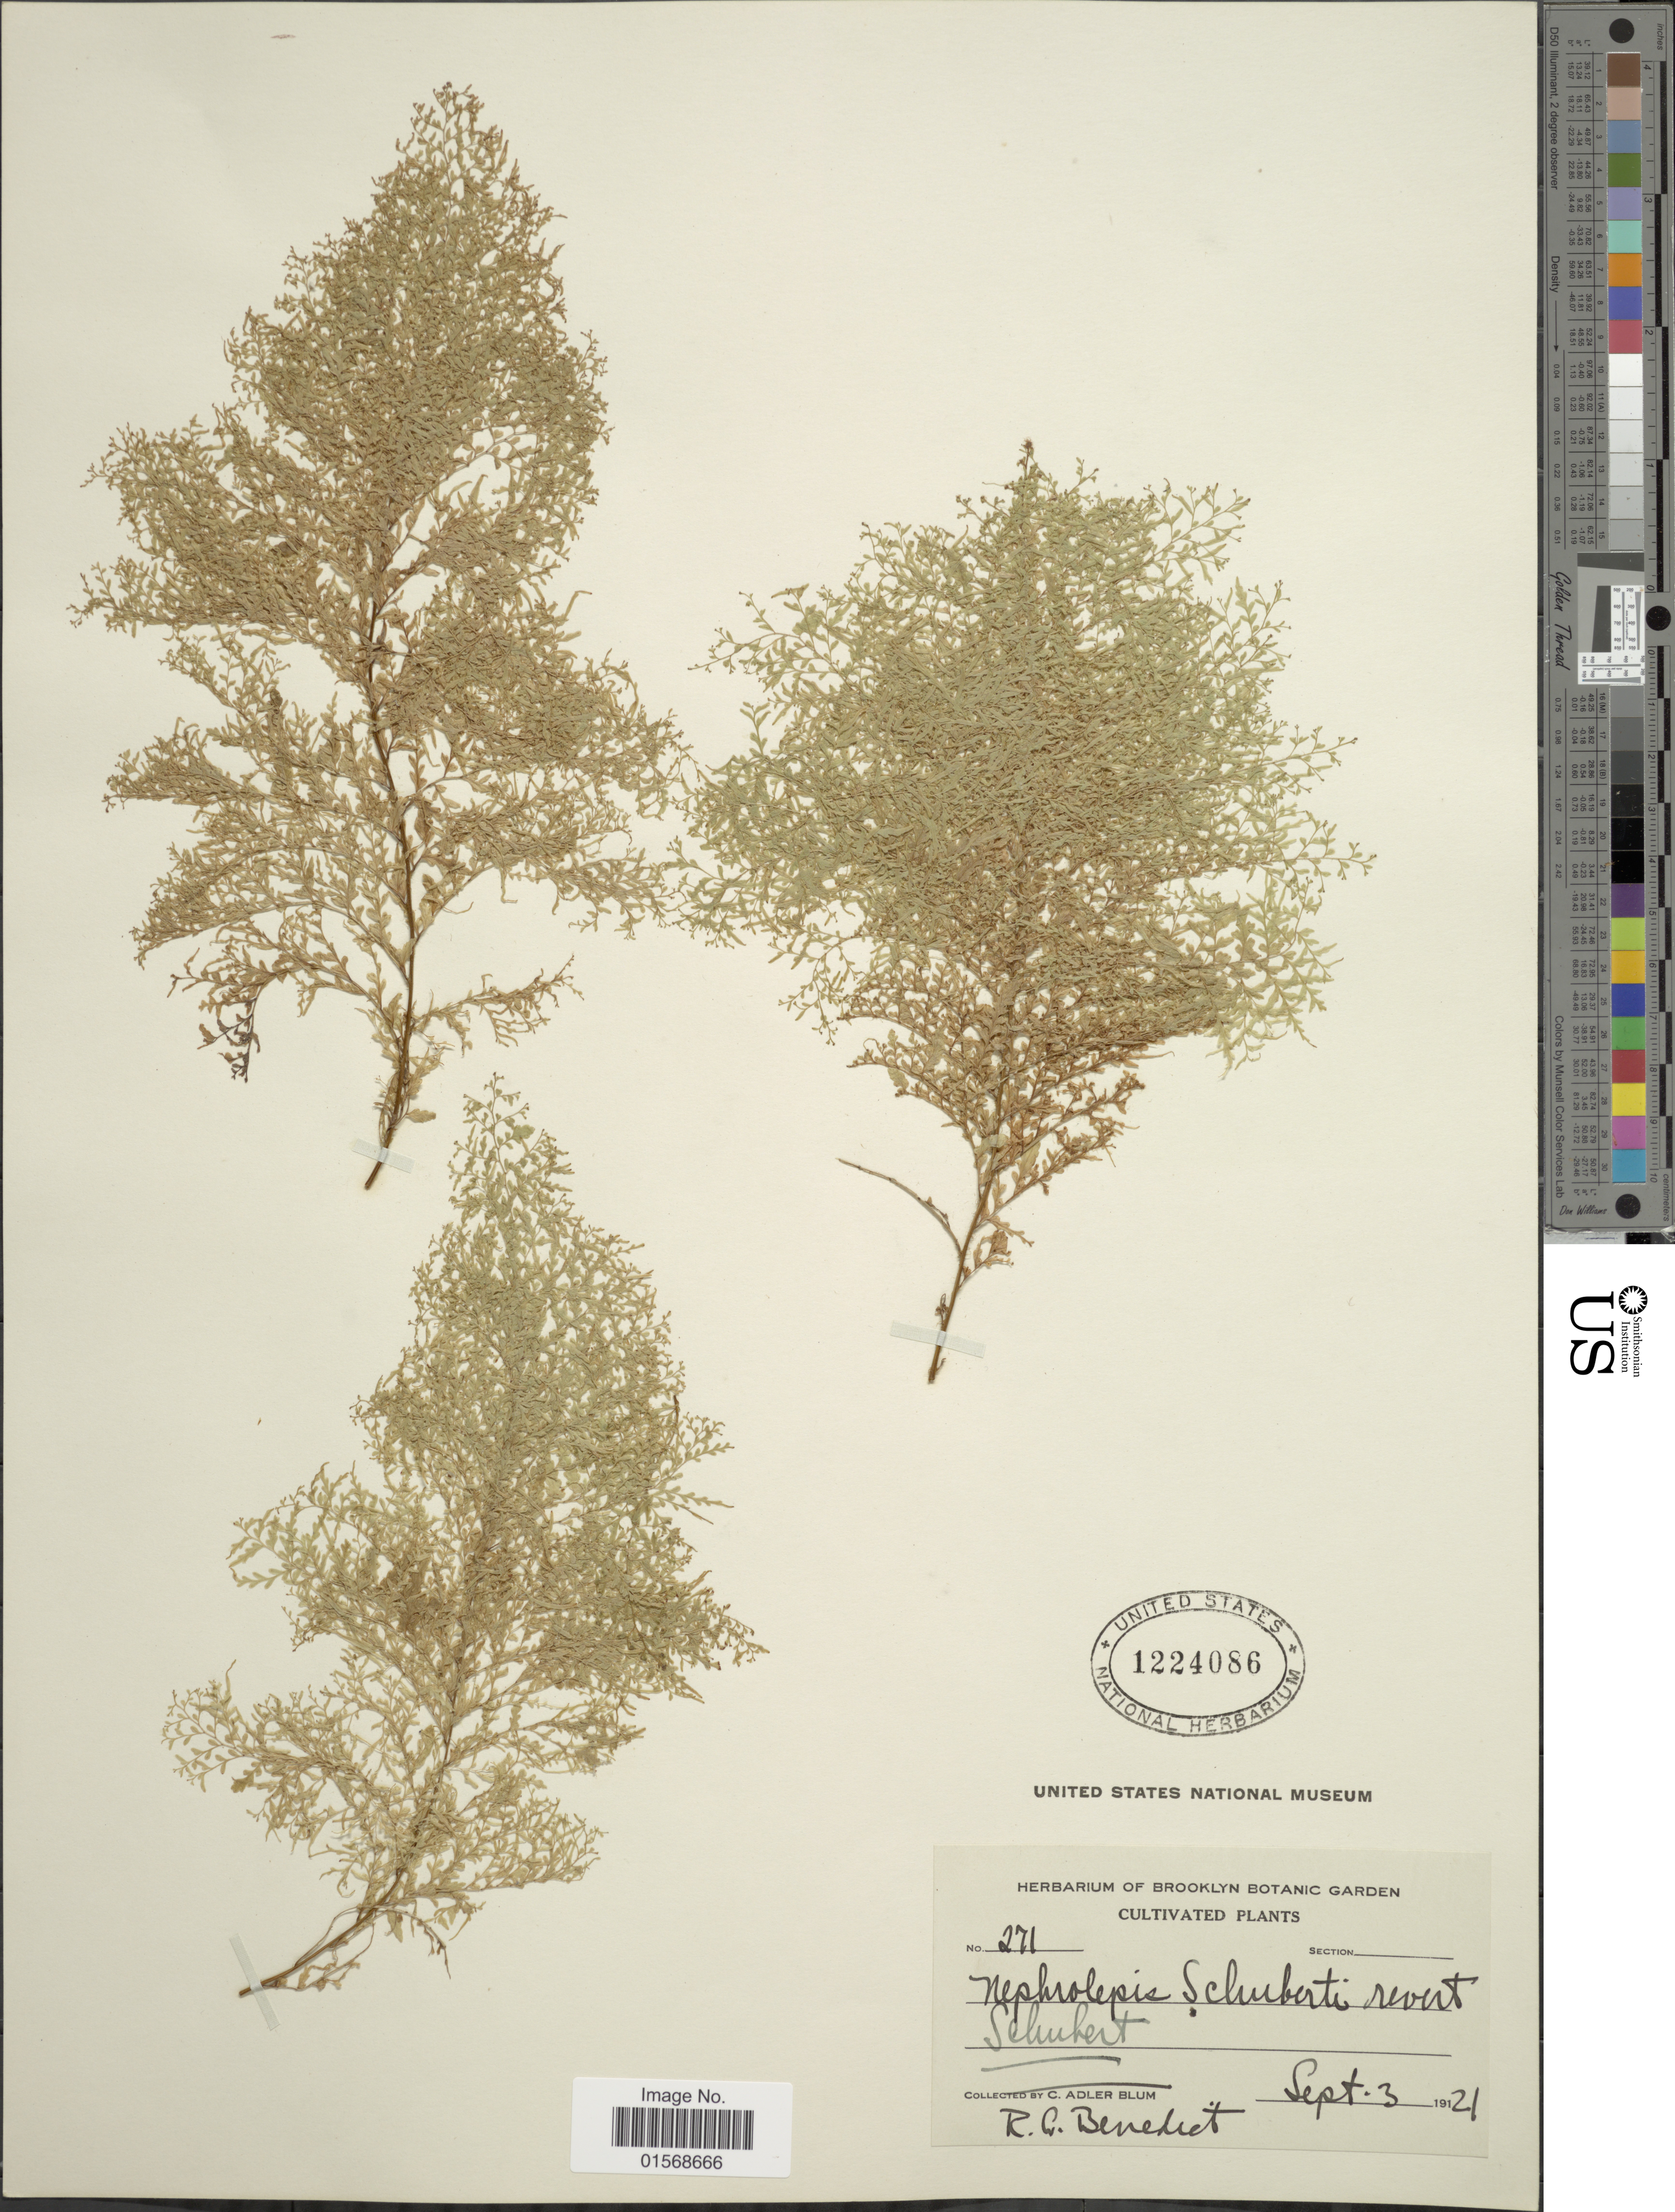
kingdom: Plantae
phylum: Tracheophyta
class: Polypodiopsida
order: Polypodiales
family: Nephrolepidaceae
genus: Nephrolepis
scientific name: Nephrolepis 'Schubert'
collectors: R. C. Benedict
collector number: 271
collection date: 1921-09-03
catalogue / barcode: US 1224086